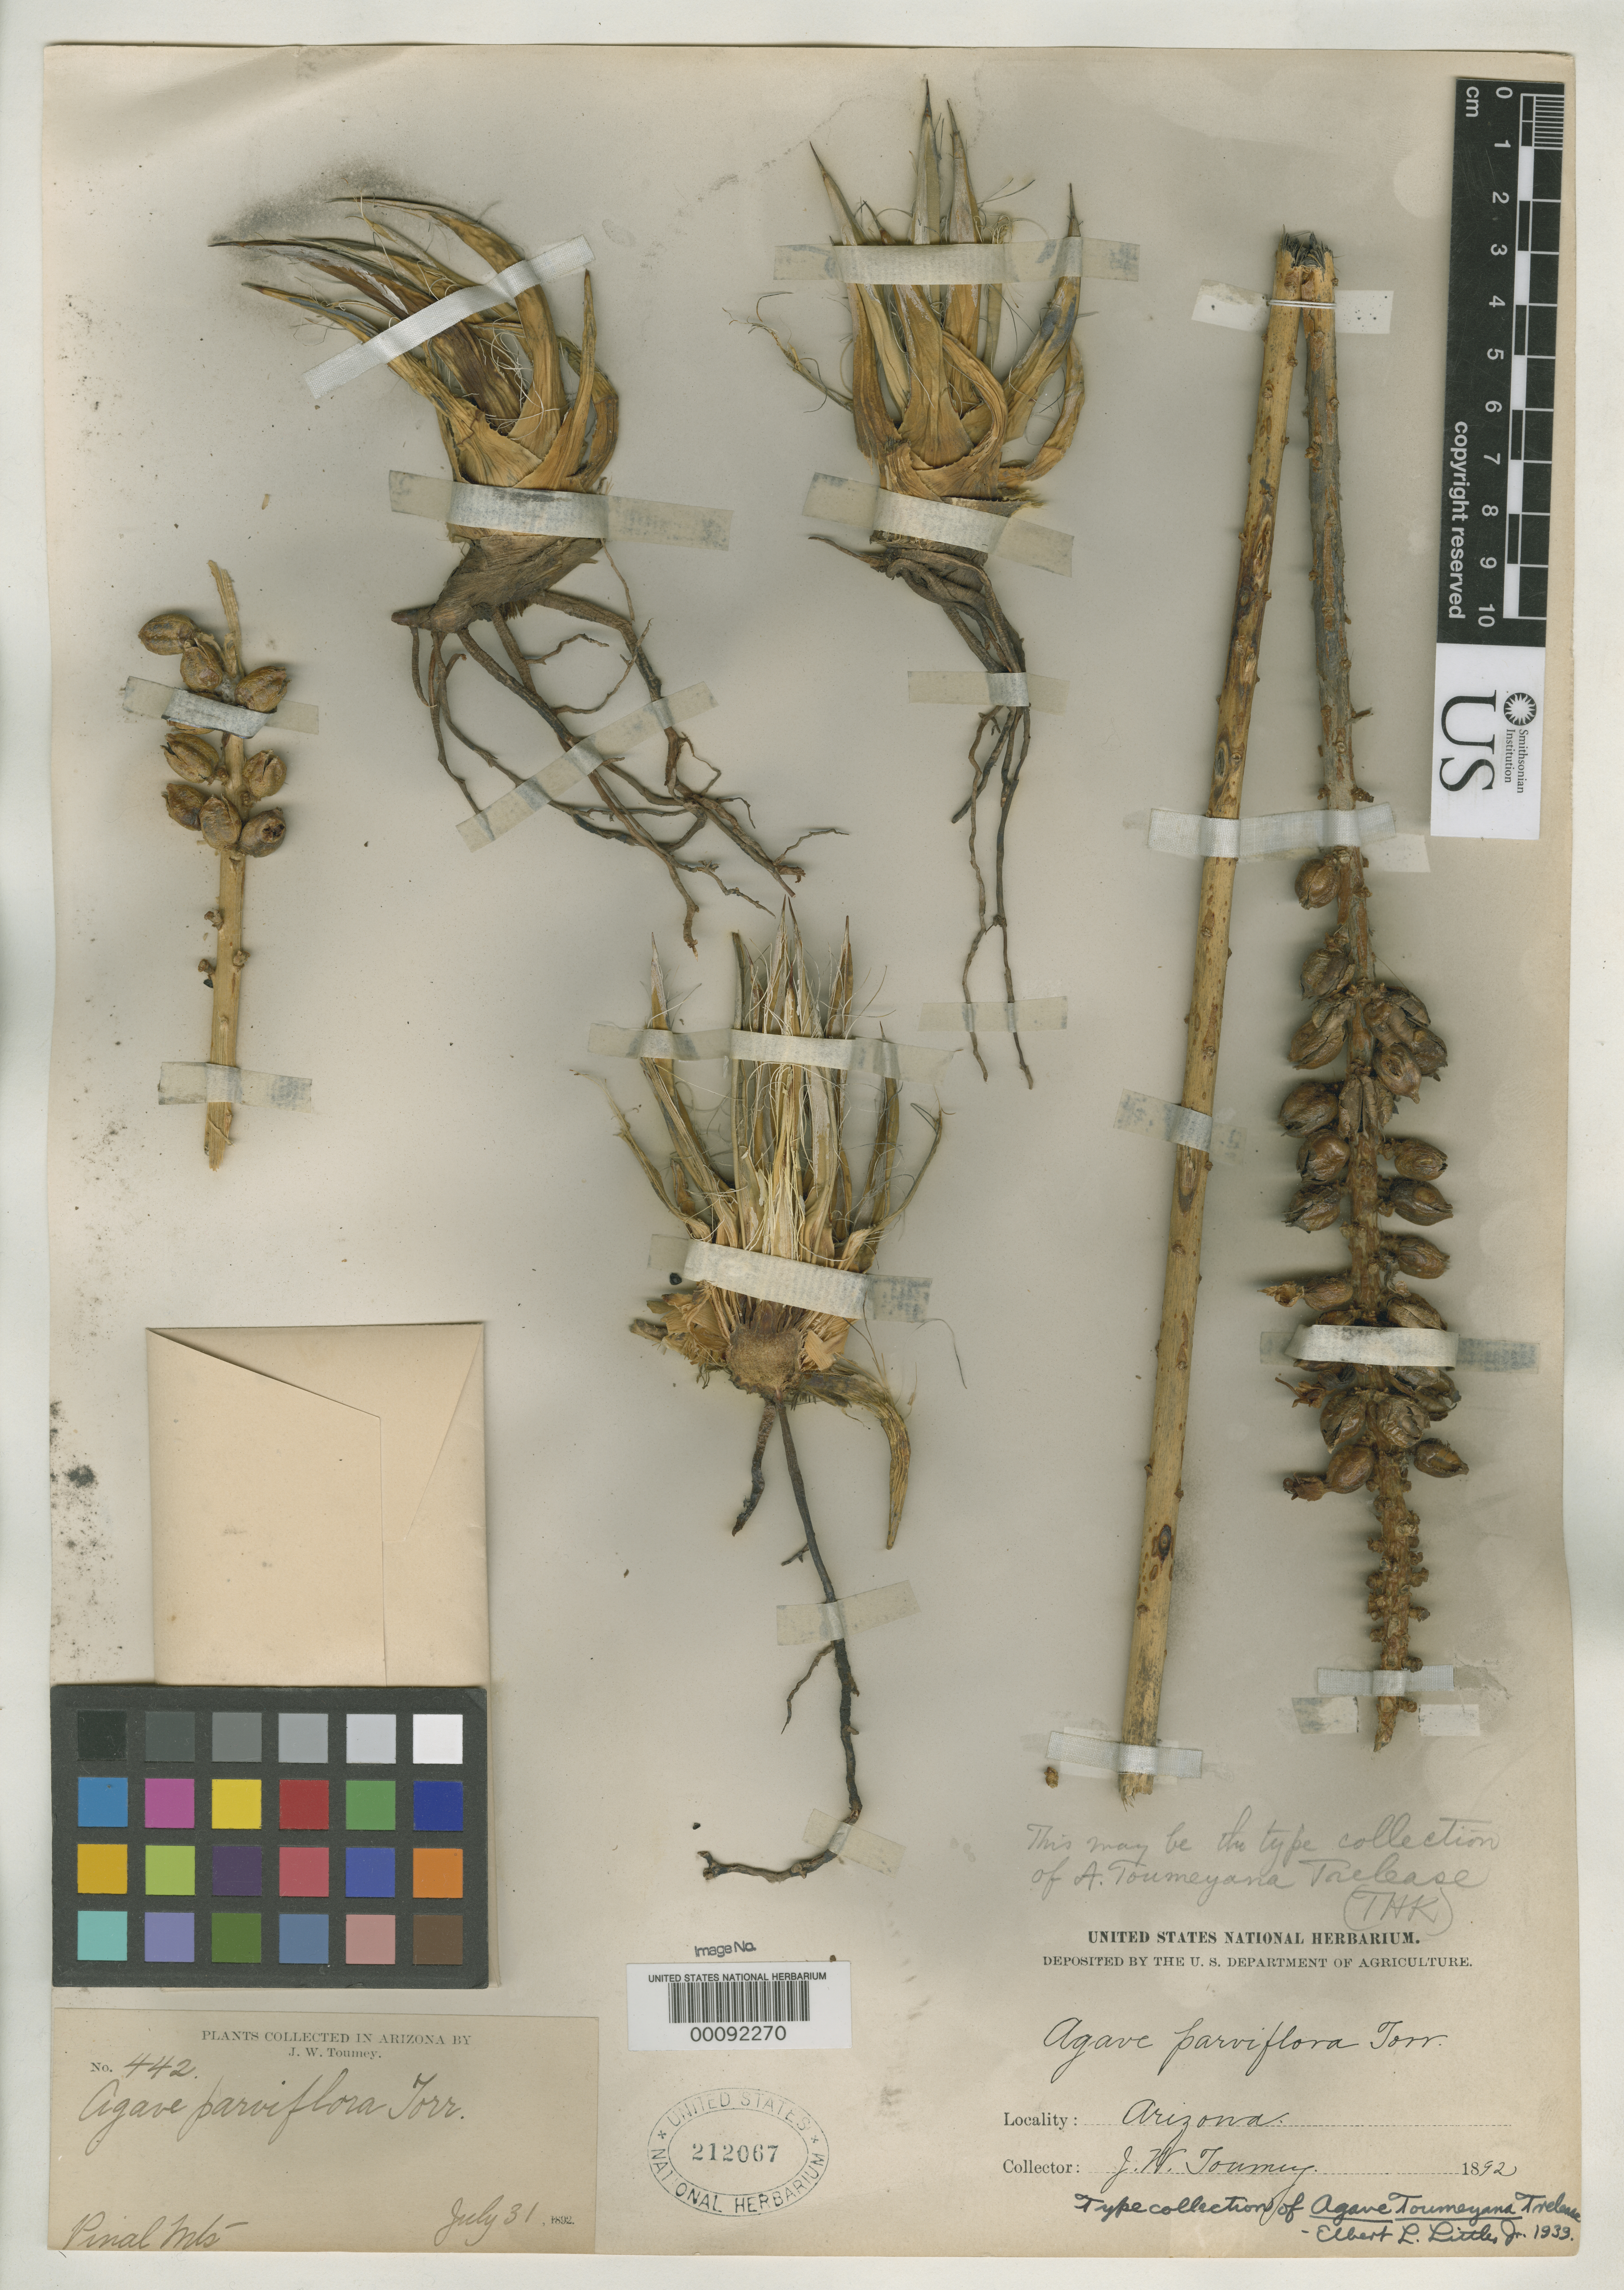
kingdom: Plantae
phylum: Tracheophyta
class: Liliopsida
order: Asparagales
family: Asparagaceae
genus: Agave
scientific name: Agave toumeyana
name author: Trel.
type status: Possible Isotype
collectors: J. W. Toumey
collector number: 442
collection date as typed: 1892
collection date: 1892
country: United States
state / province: Arizona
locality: Pinal Mountains.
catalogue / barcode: US 212067